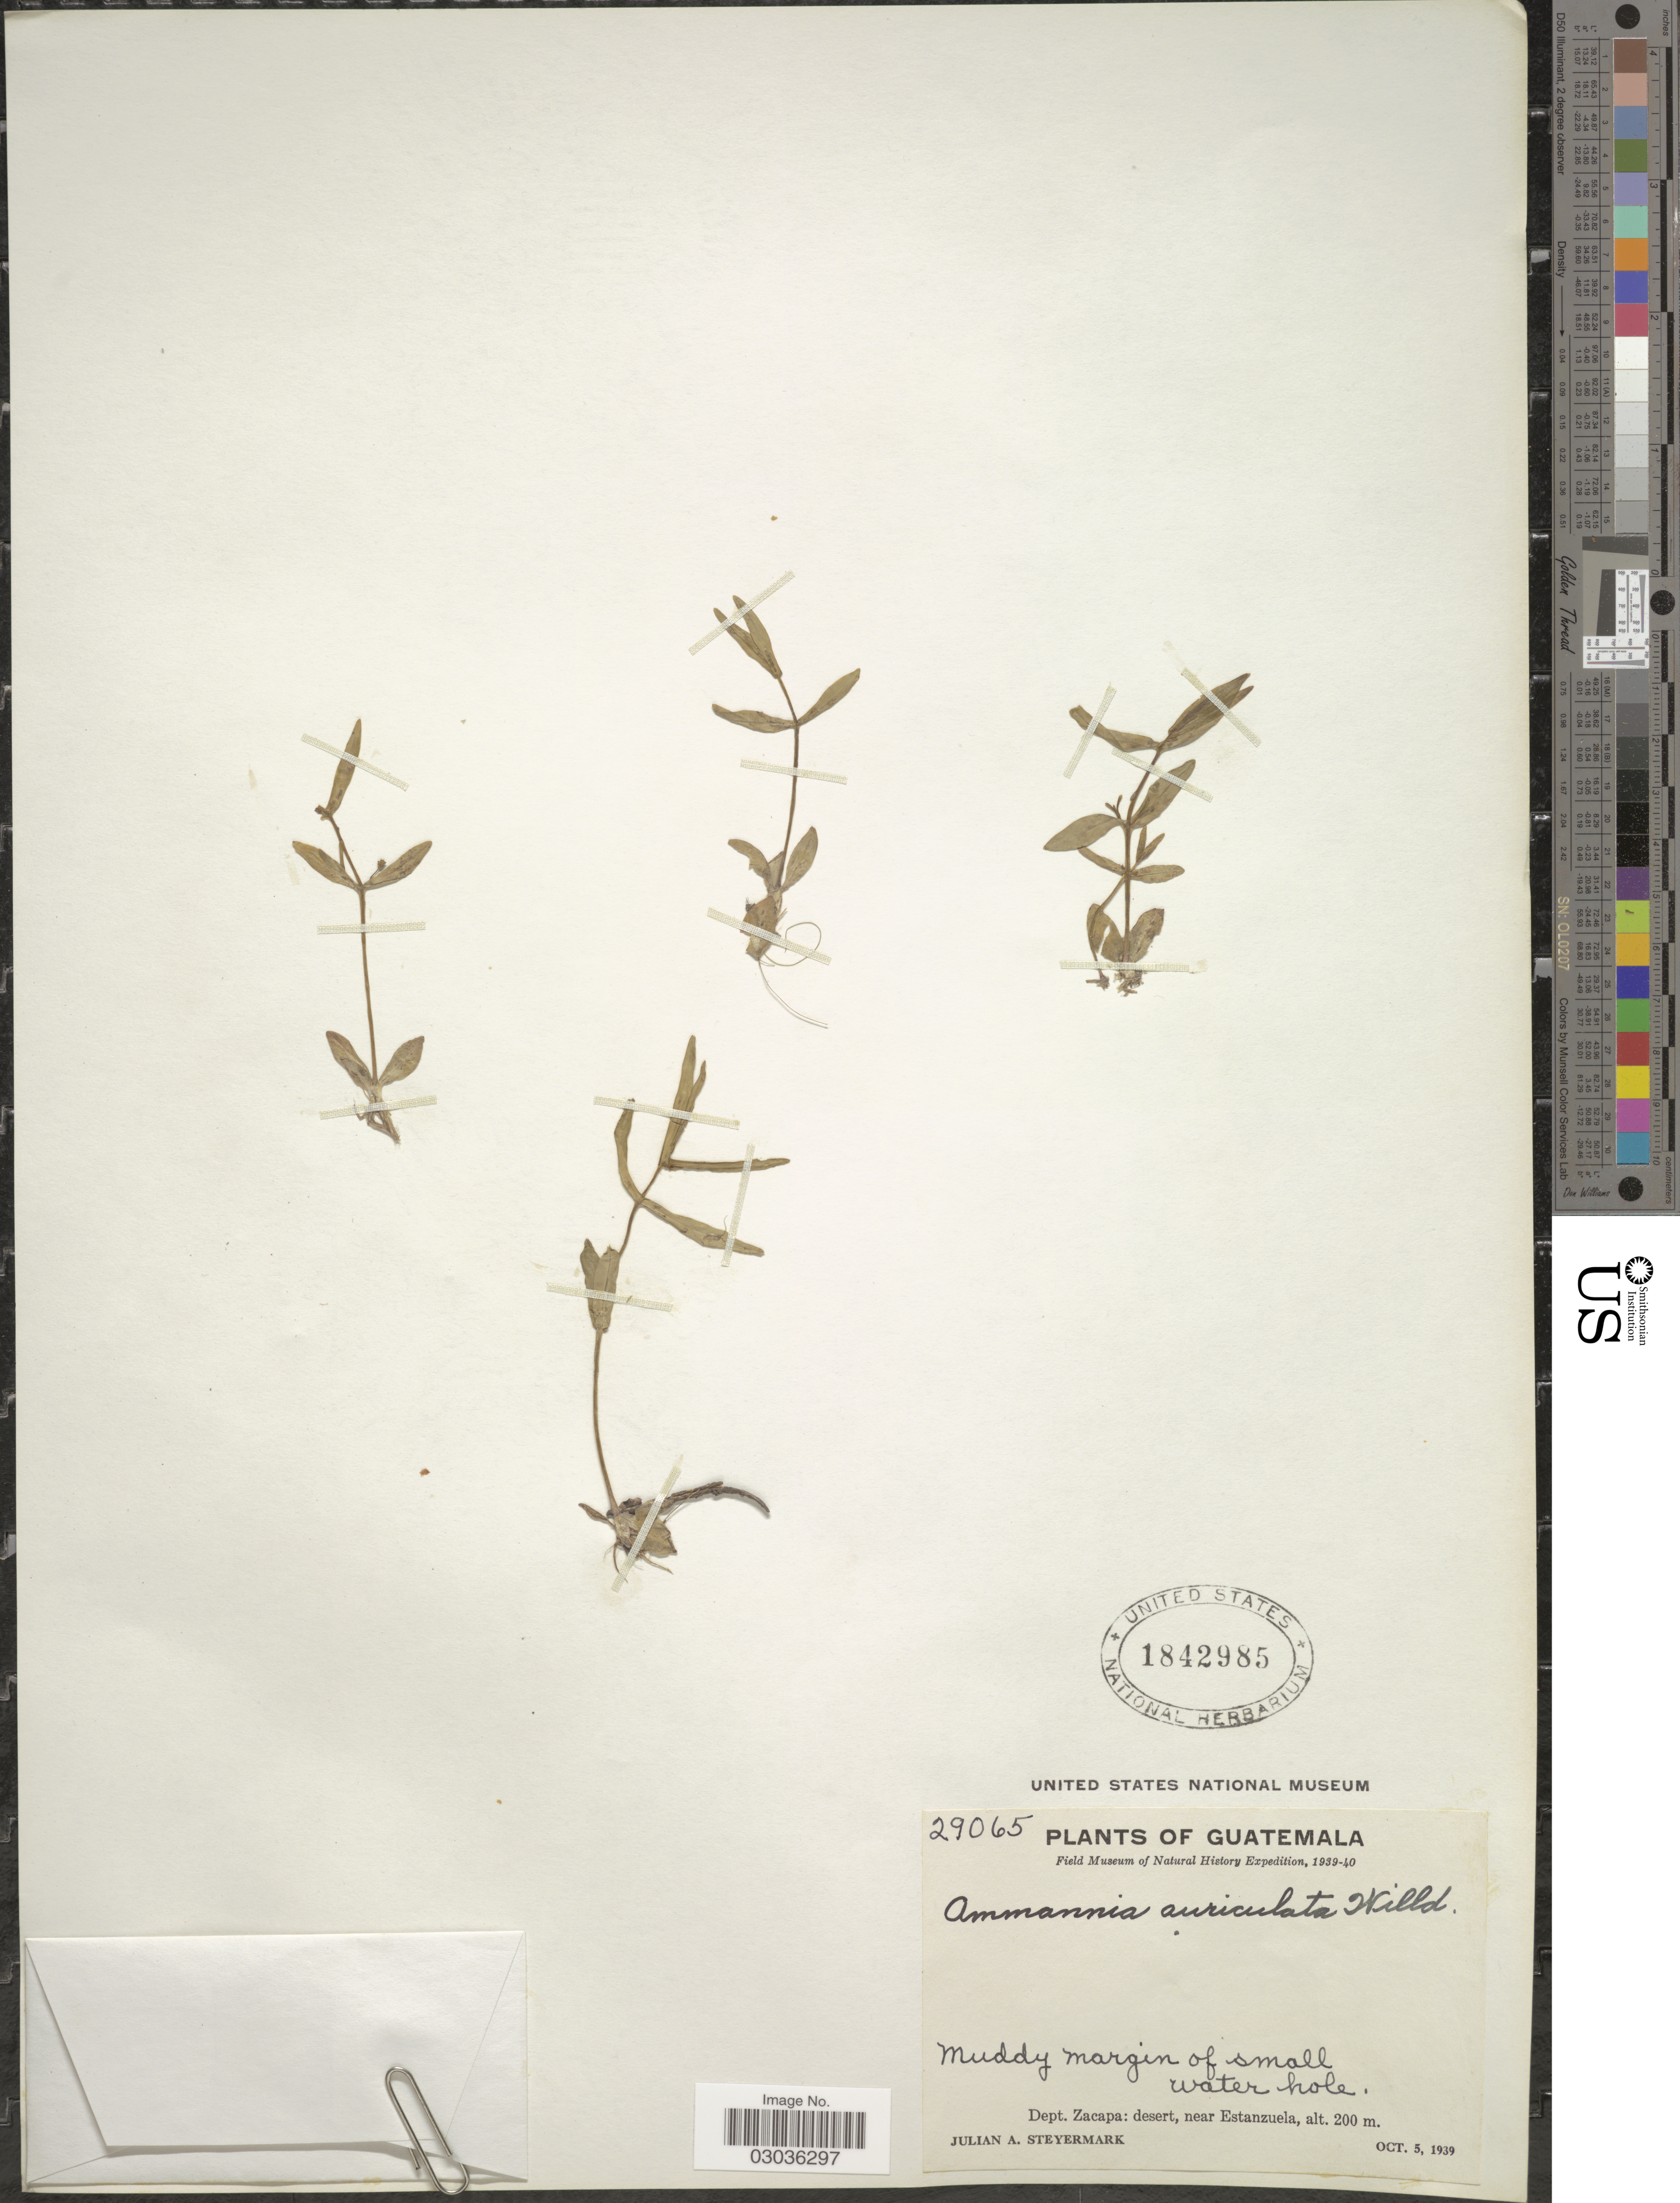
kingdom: Plantae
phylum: Tracheophyta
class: Magnoliopsida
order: Myrtales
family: Lythraceae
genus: Ammannia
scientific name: Ammannia auriculata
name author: Willd.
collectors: J. Steyermark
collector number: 29065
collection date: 1939-10-05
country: Guatemala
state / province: Zacapa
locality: Dept. Zacapa: desert, near Estanzuela.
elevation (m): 200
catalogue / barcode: US 1842985